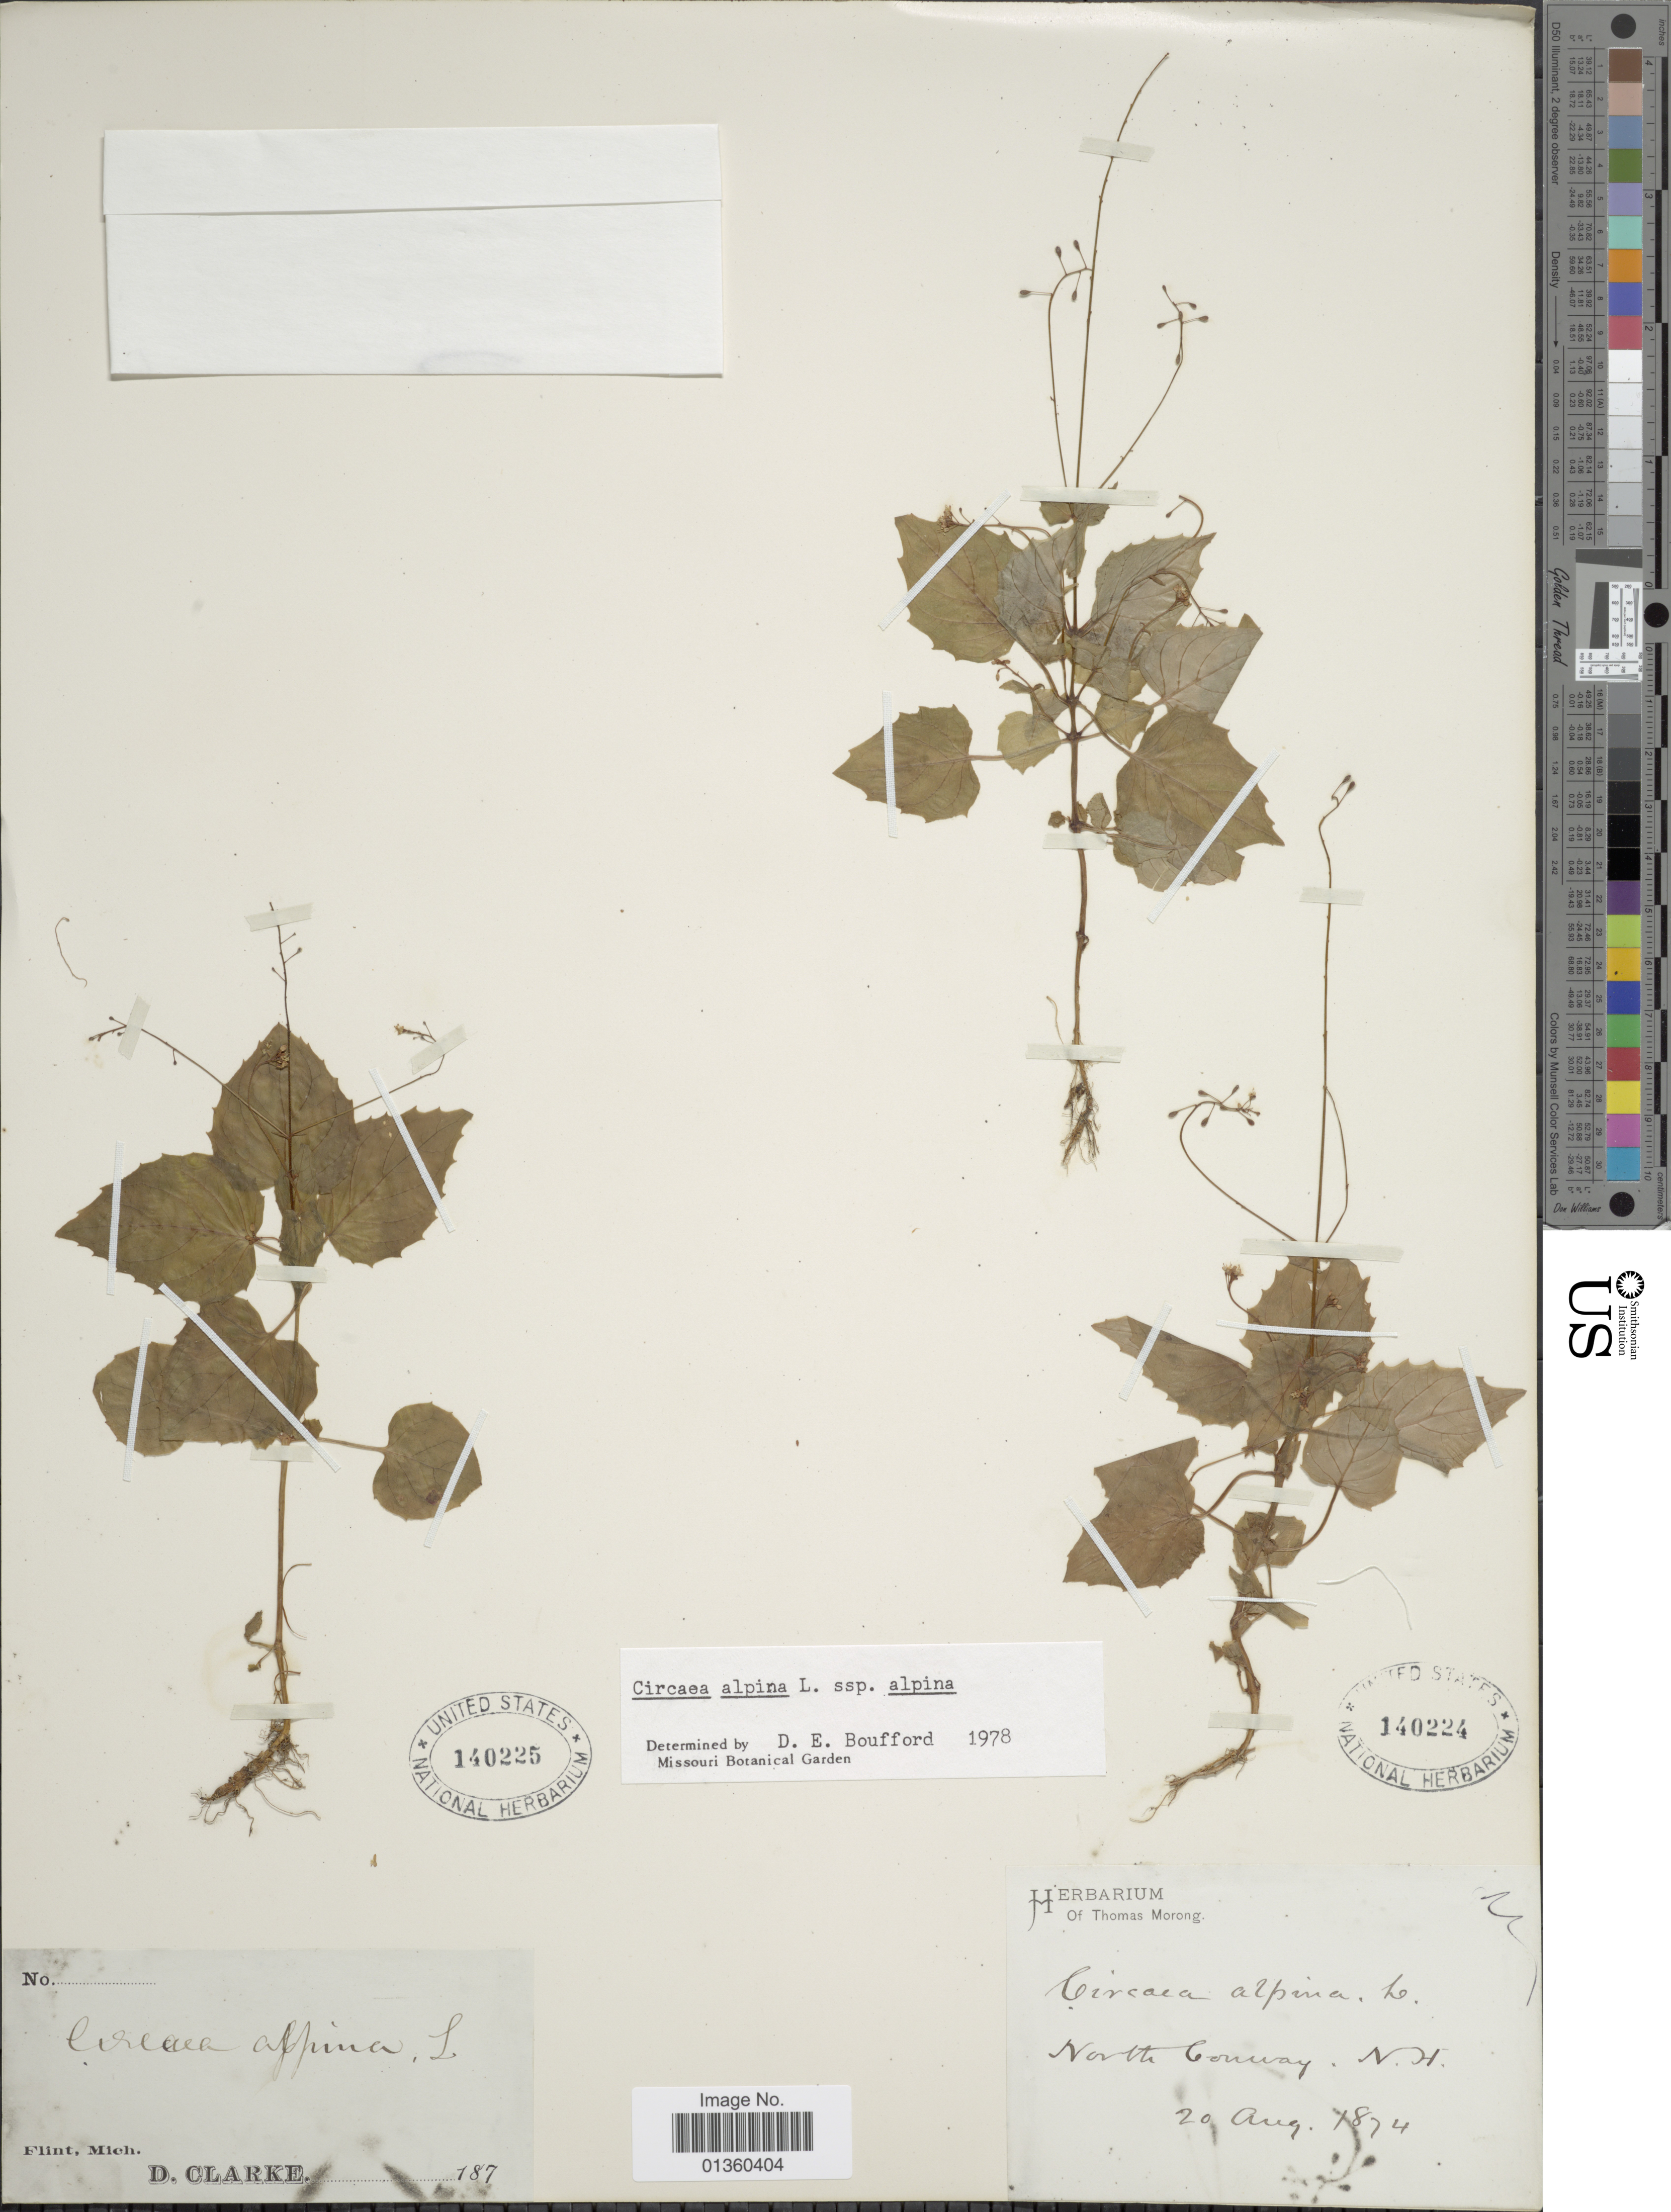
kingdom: Plantae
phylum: Tracheophyta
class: Magnoliopsida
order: Myrtales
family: Onagraceae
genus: Circaea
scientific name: Circaea alpina subsp. alpina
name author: L.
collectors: ex Herb. T. Morong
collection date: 1874-08-20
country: United States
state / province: New Hampshire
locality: North Conway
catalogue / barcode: US 140224-2